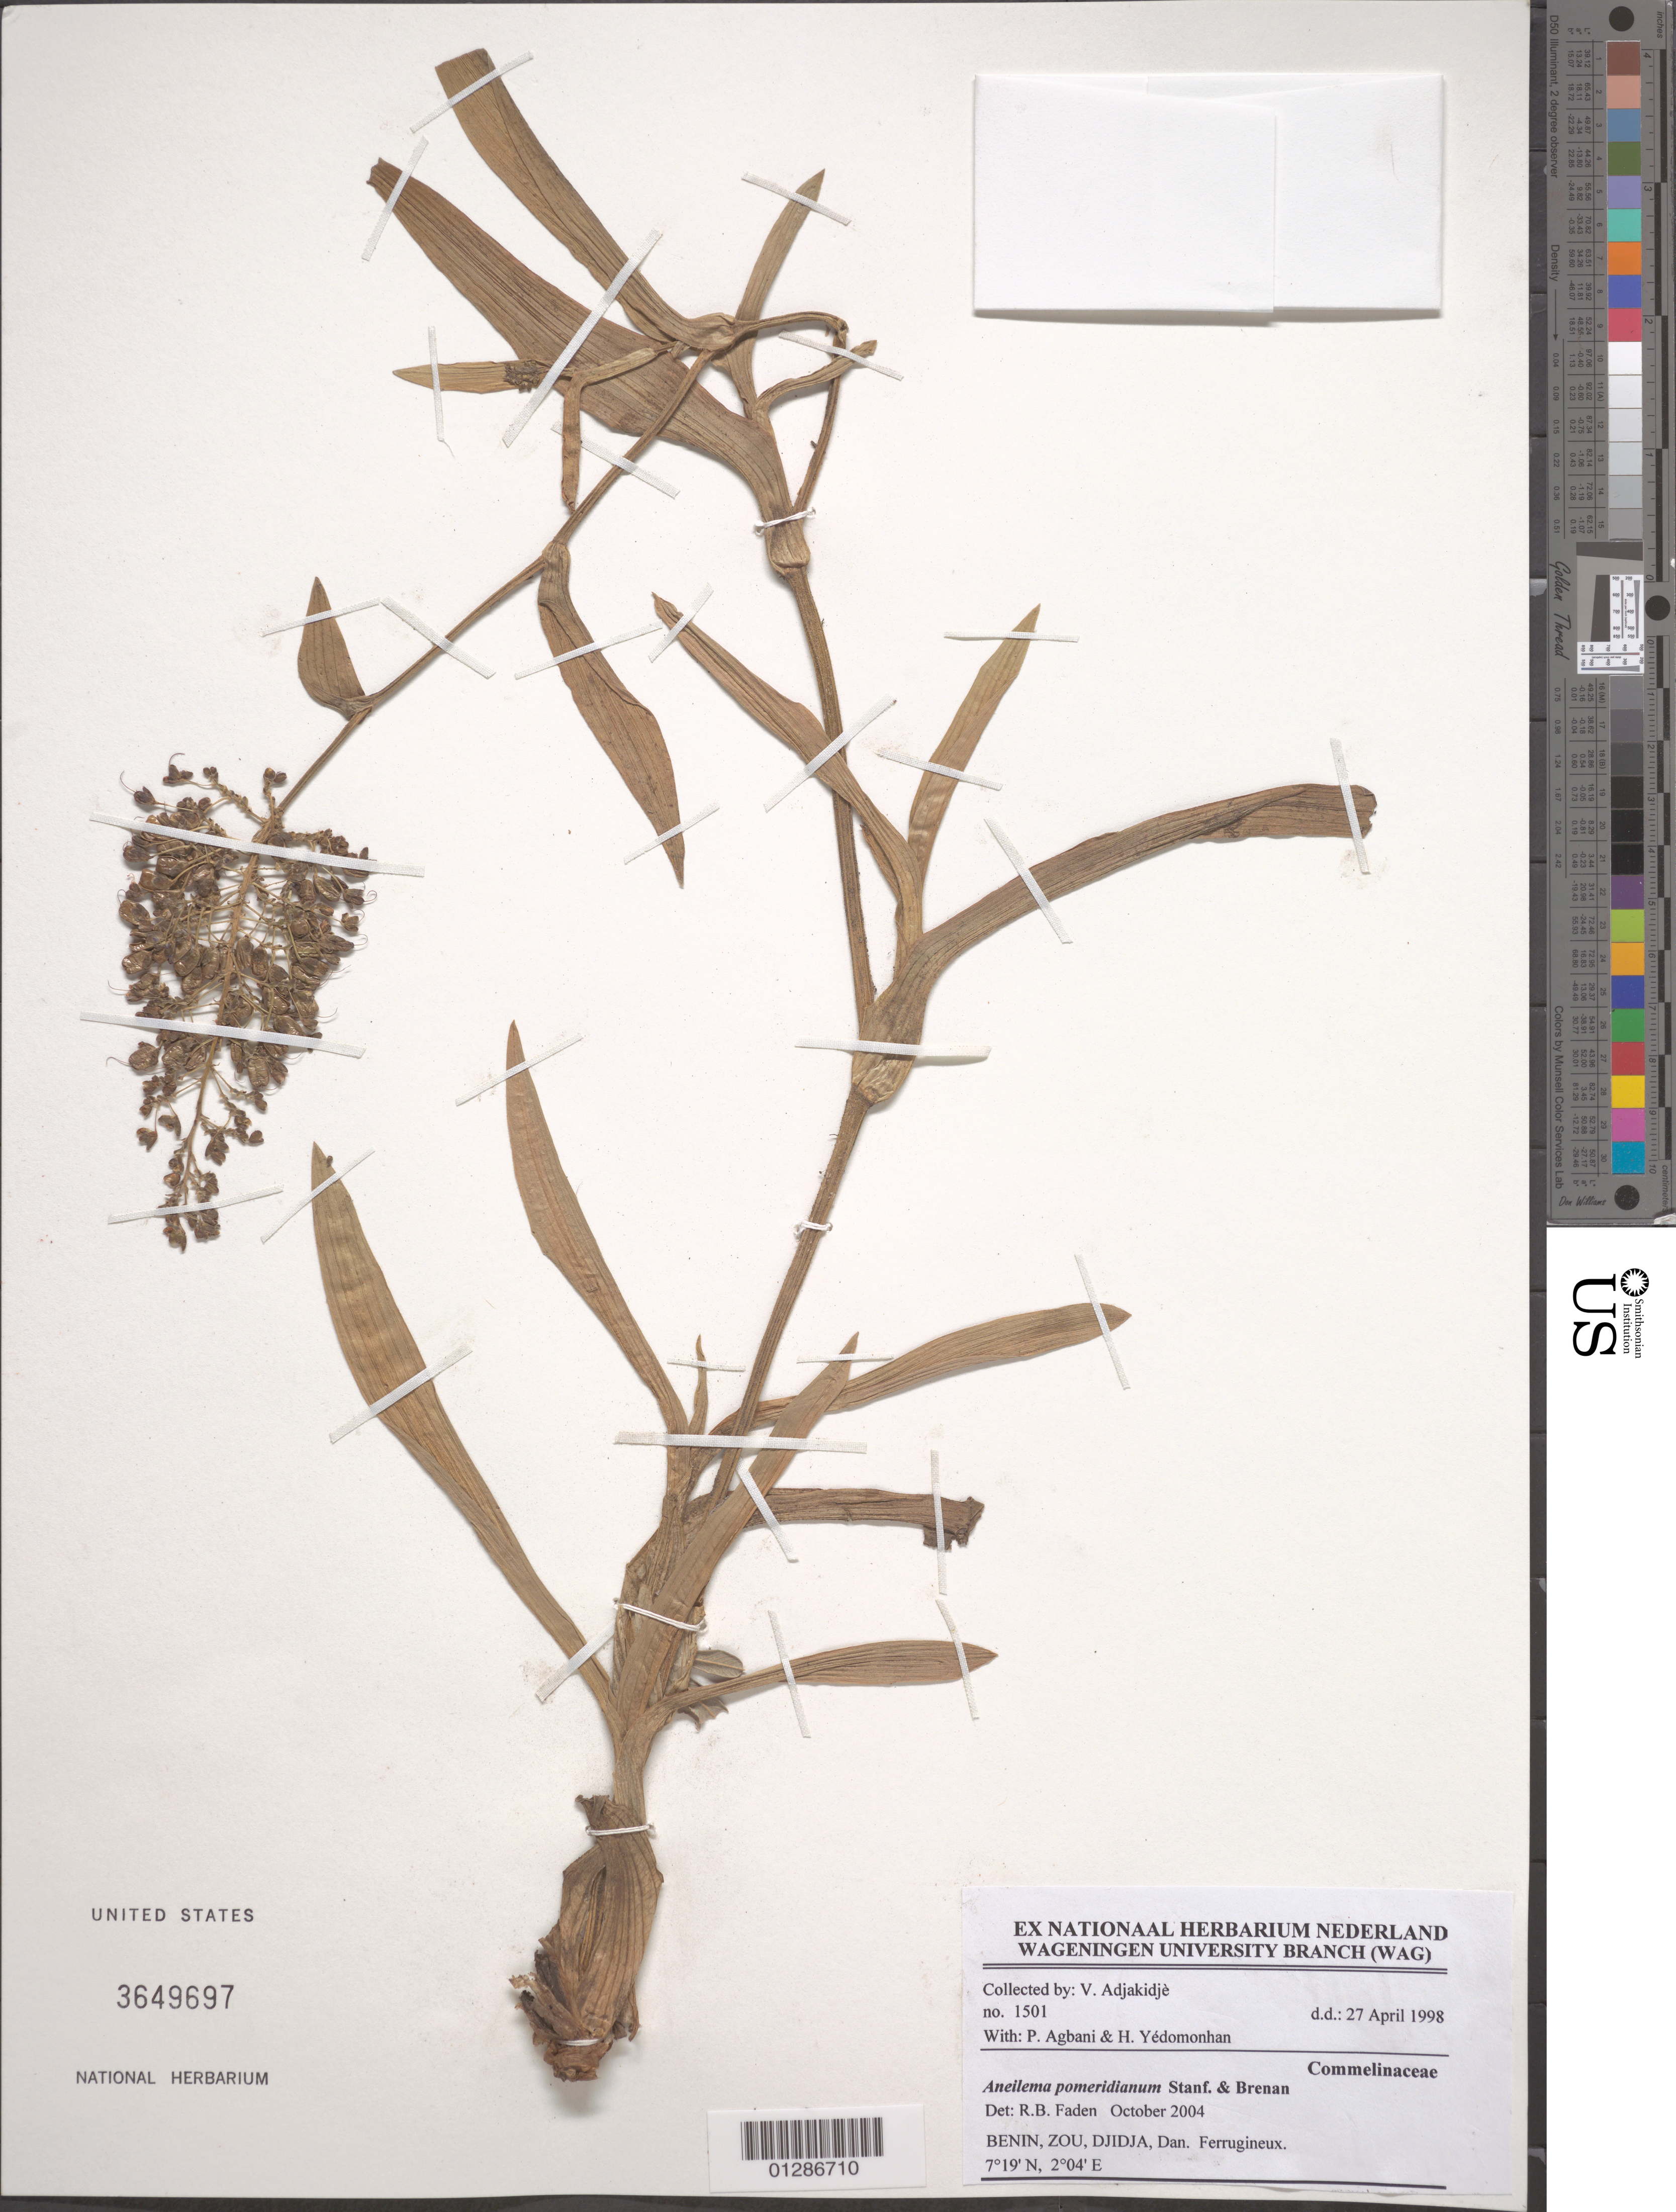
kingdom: Plantae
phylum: Tracheophyta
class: Liliopsida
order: Commelinales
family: Commelinaceae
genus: Aneilema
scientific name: Aneilema pomeridianum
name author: Stanfield & Brenan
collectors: V. Adjakidjè, P. Agbani & H. Yedomonhan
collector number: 1501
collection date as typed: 27 Apr 1998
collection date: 1998-04-27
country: Benin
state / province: Zou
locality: Djidja. Dan.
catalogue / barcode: US 3649697